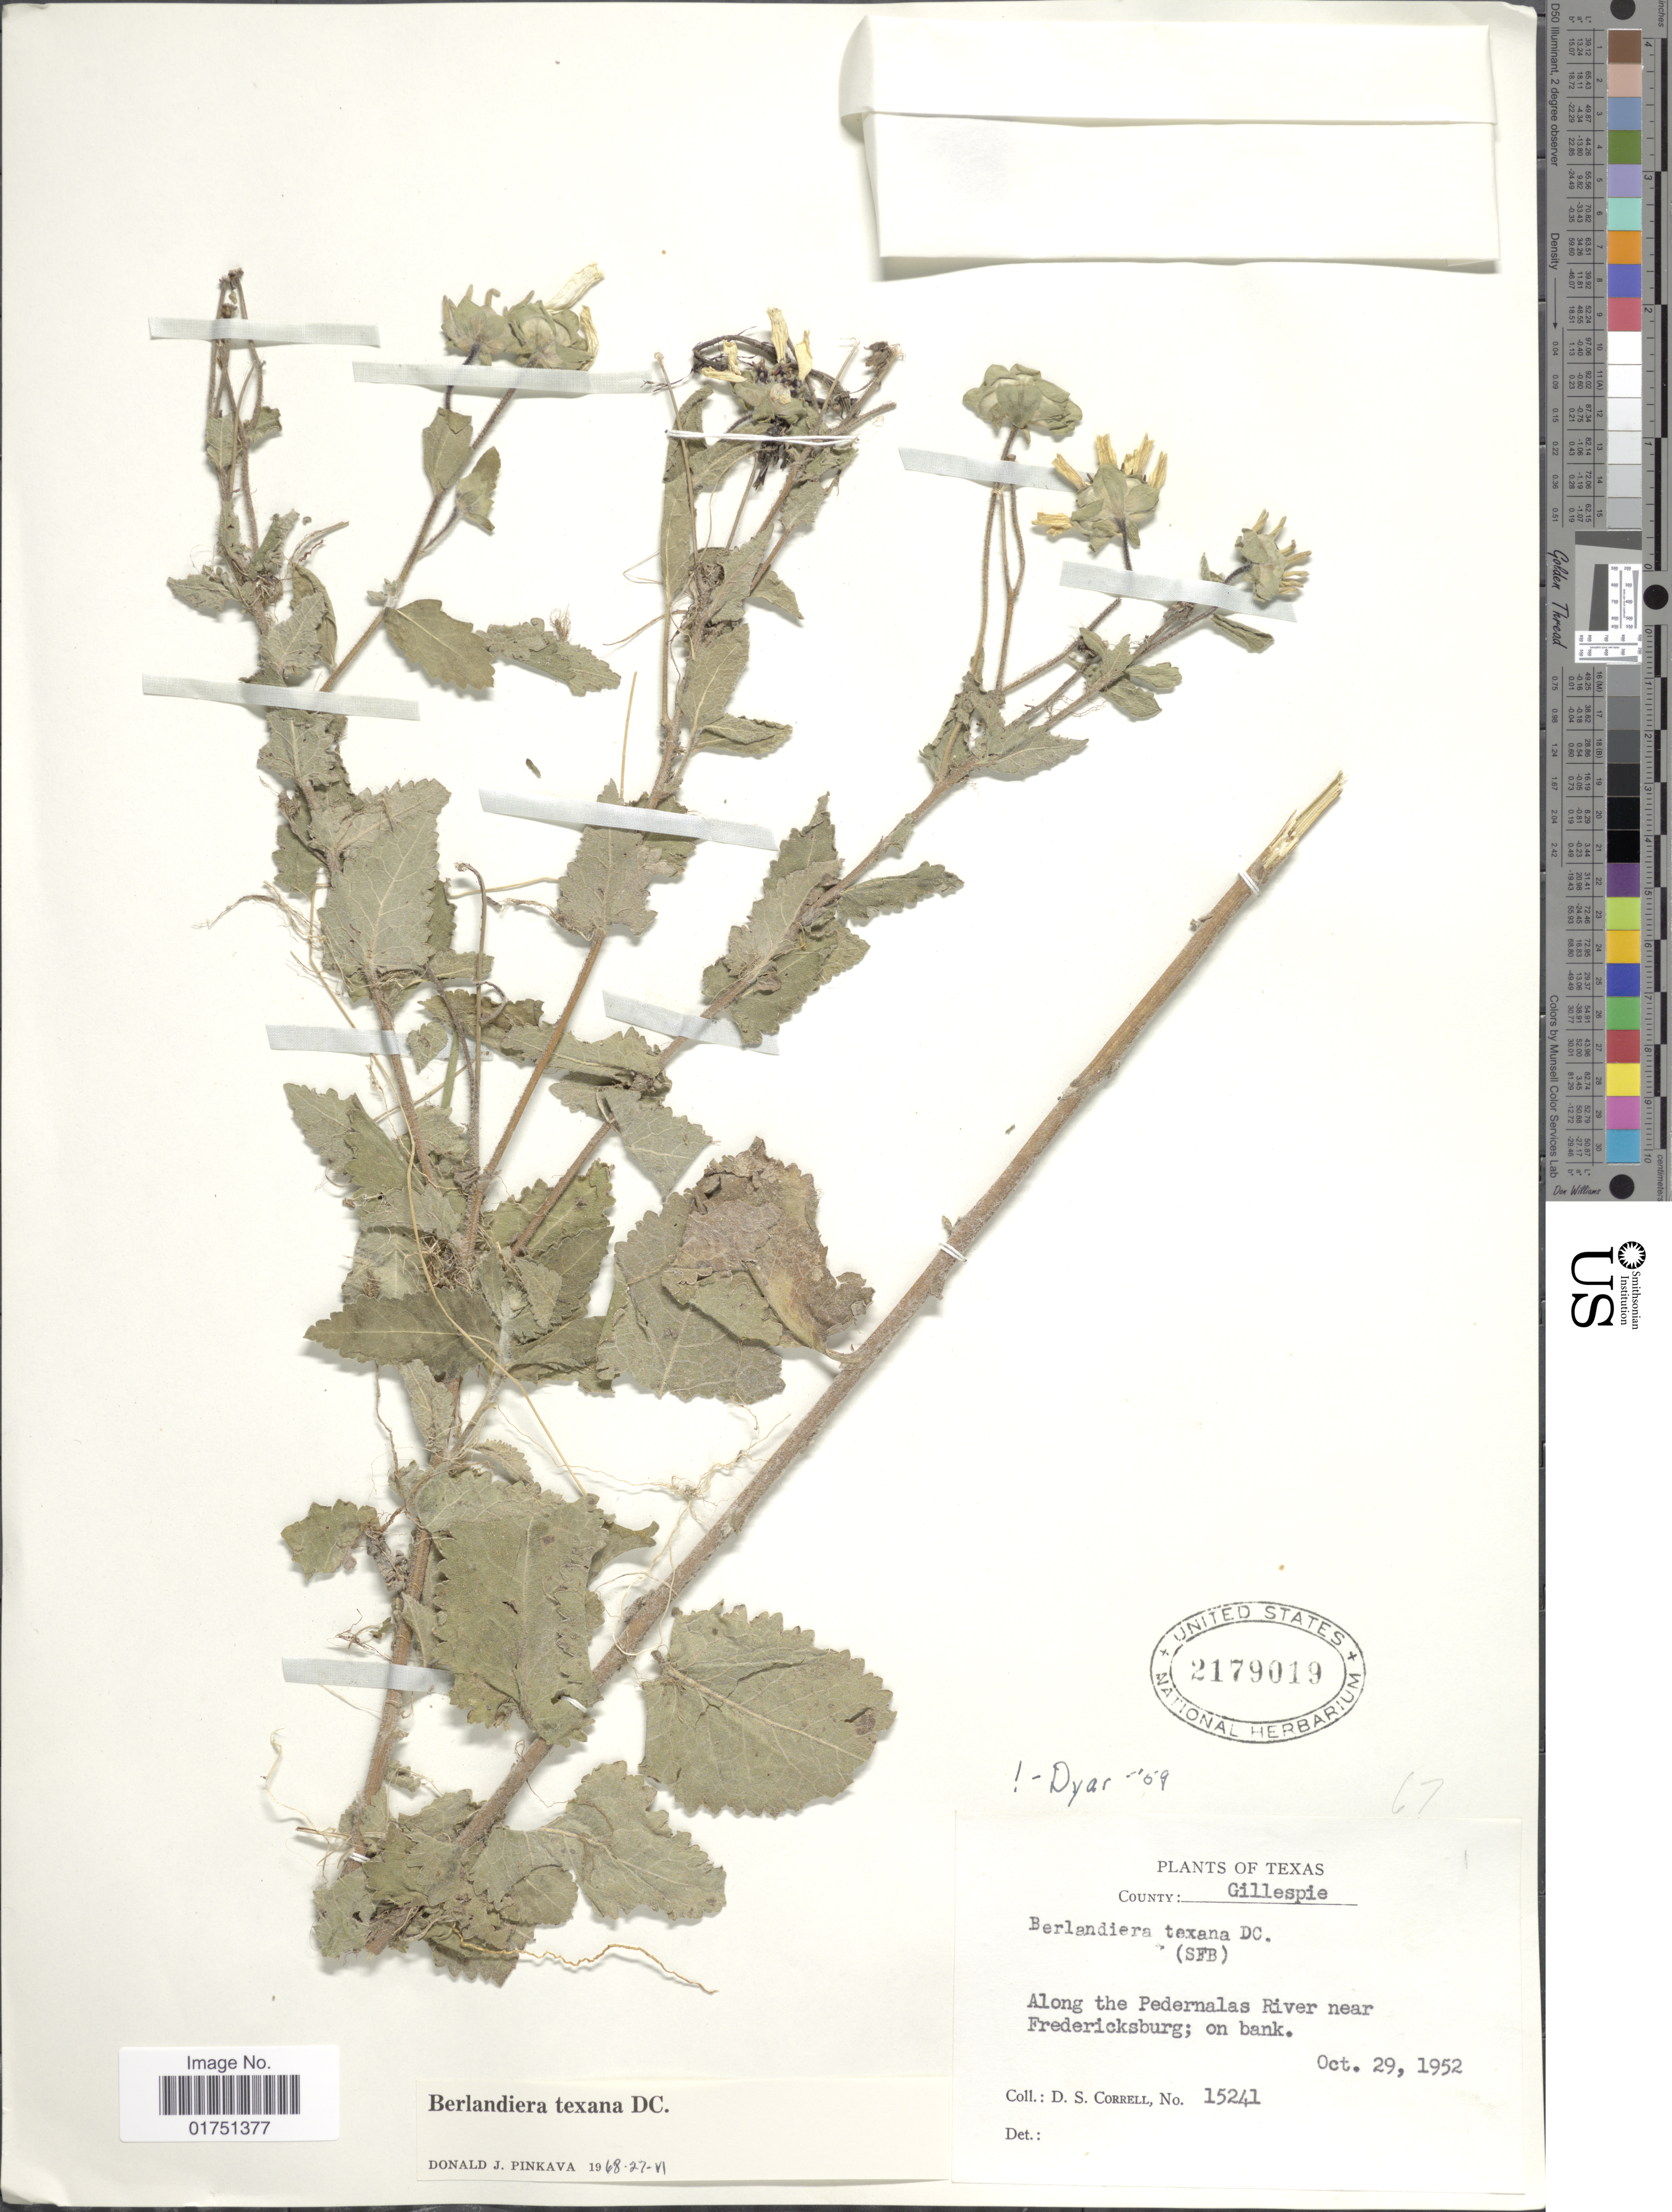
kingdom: Plantae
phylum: Tracheophyta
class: Magnoliopsida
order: Asterales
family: Asteraceae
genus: Berlandiera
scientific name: Berlandiera texana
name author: DC.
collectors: D. S. Correll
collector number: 15241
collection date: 1952-10-29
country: United States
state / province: Texas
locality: County: Gillespie. Along the Pedernalas River near Fredericksburg; on bank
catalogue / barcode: US 2179019